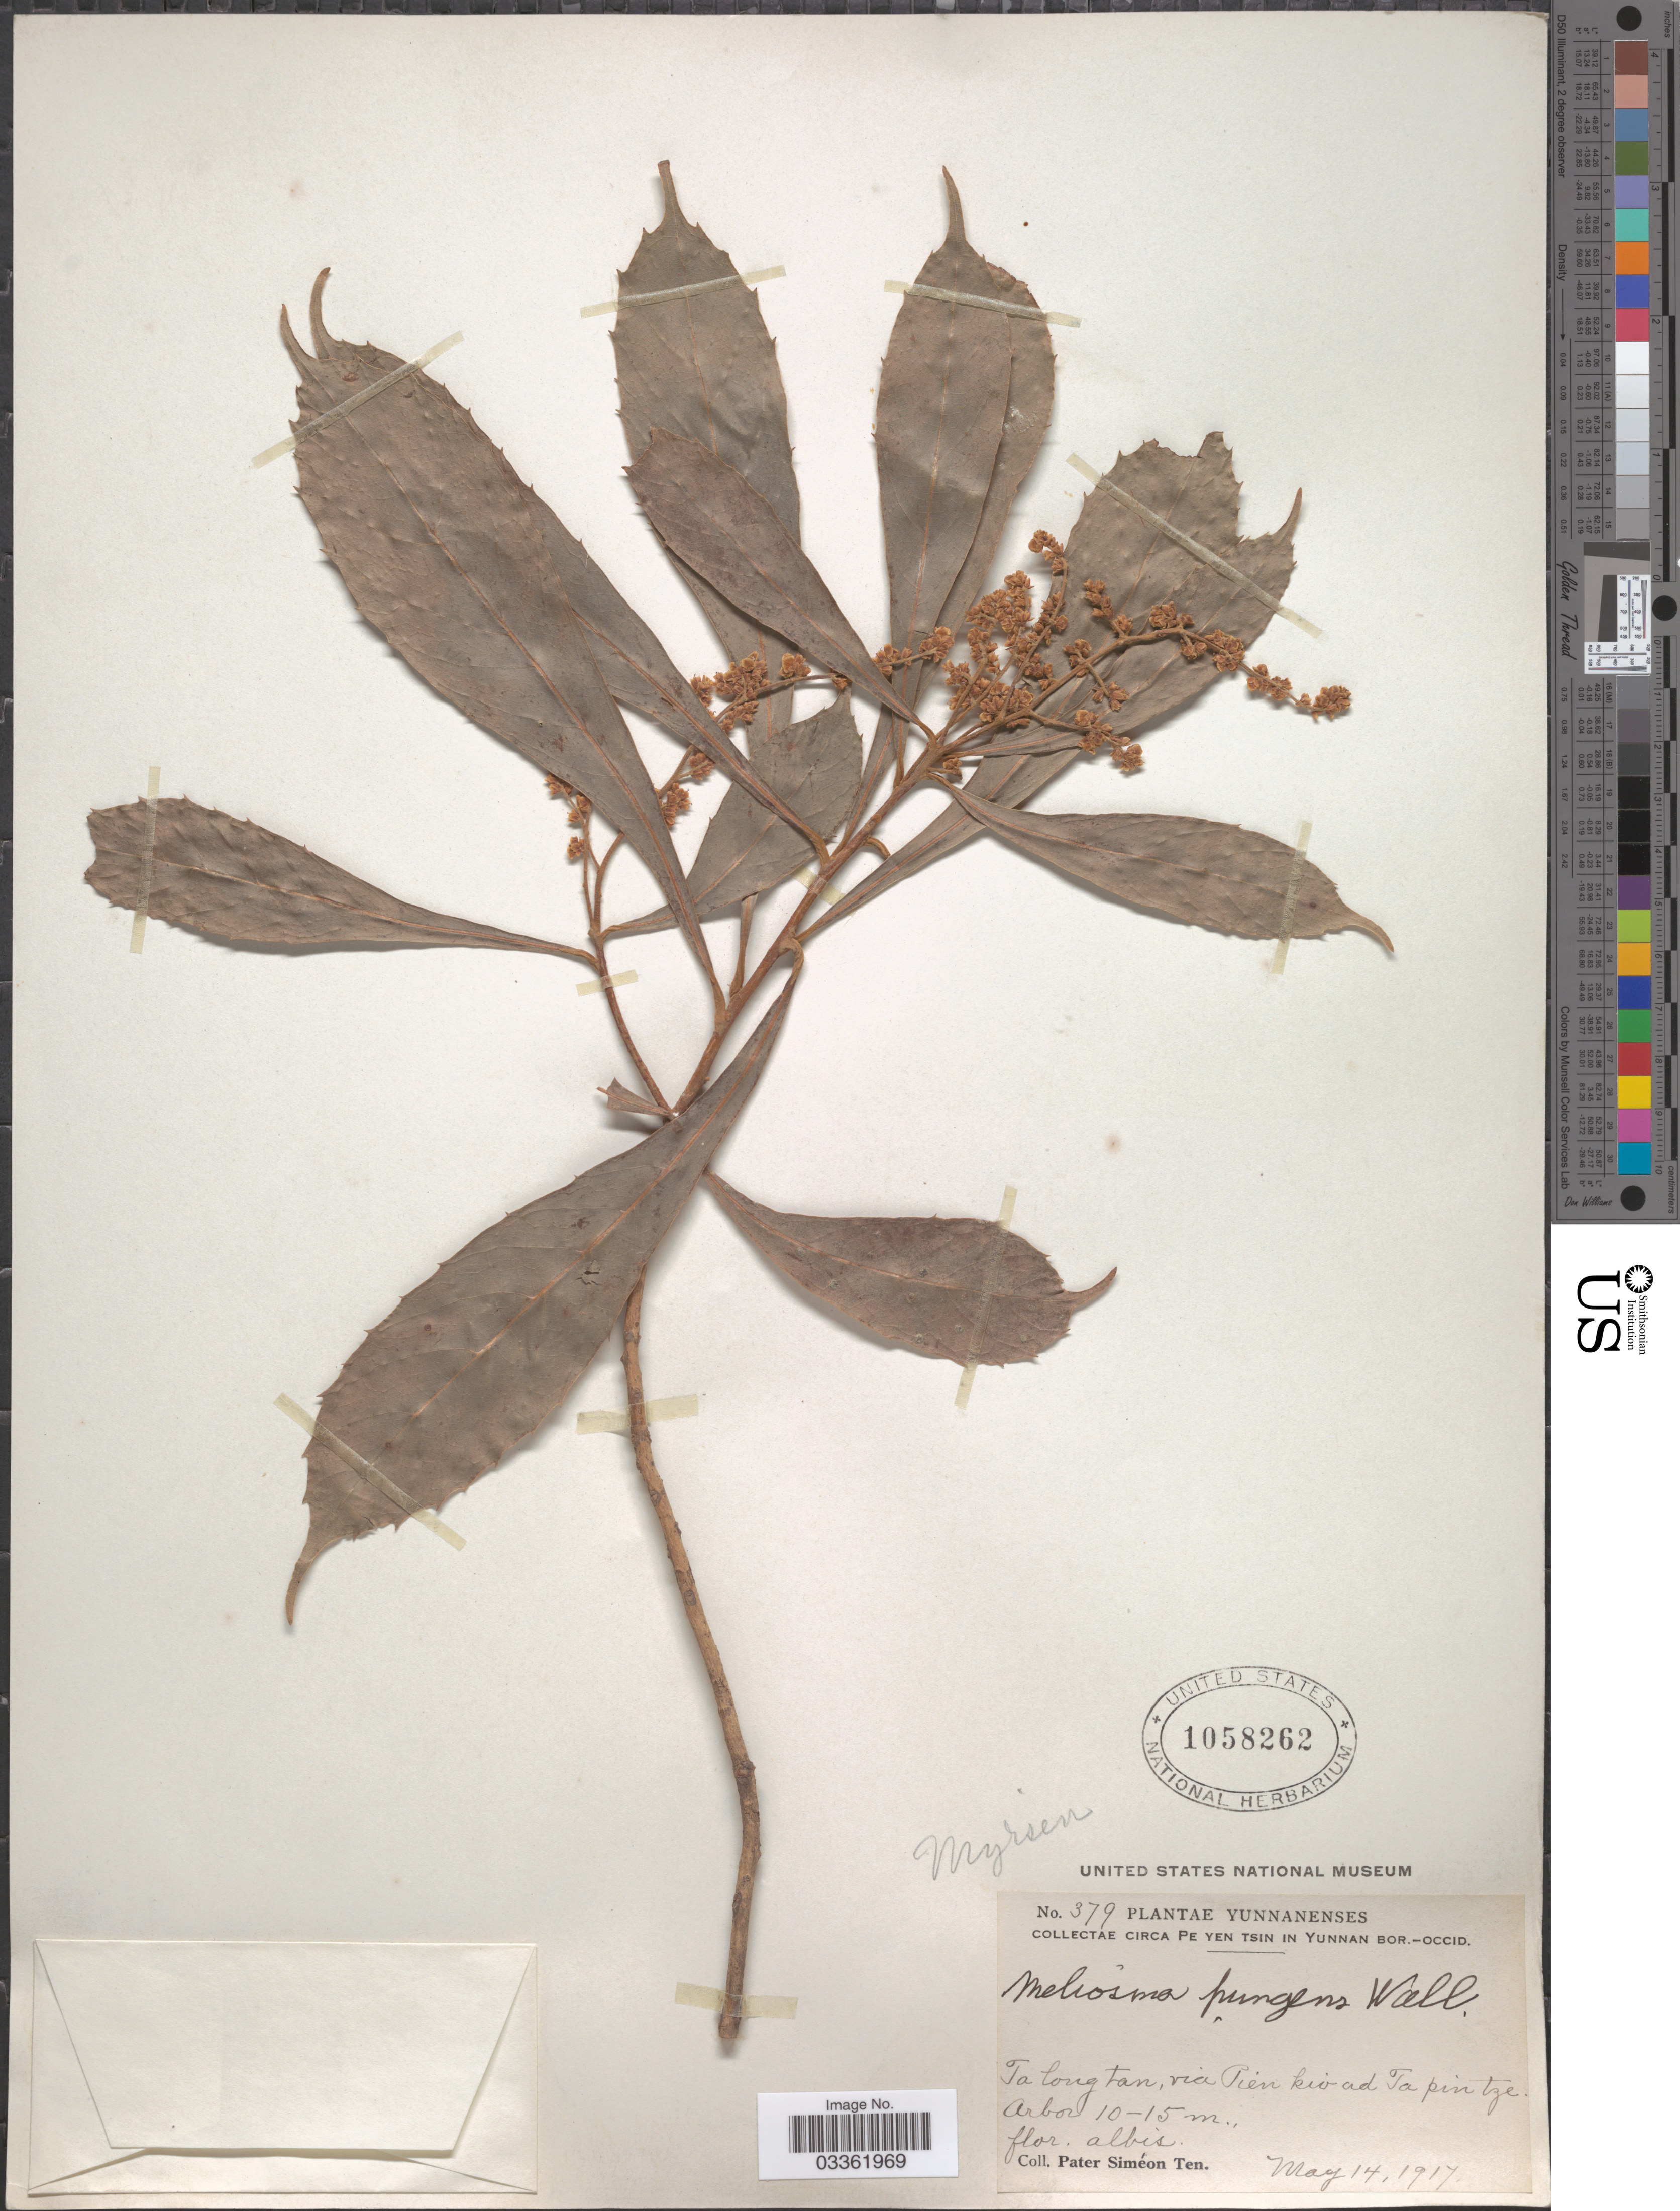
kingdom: Plantae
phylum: Tracheophyta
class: Magnoliopsida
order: Proteales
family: Sabiaceae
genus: Meliosma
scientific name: Meliosma yunnanensis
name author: Franch.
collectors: P. S. Ten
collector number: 379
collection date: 1917-05-14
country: China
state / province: Yunnan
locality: Circa Pe Yen Ysin in Yunnan Bor.-occid, Ta long Fan, via Pien kio ad Ta Pin tze.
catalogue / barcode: US 1058262